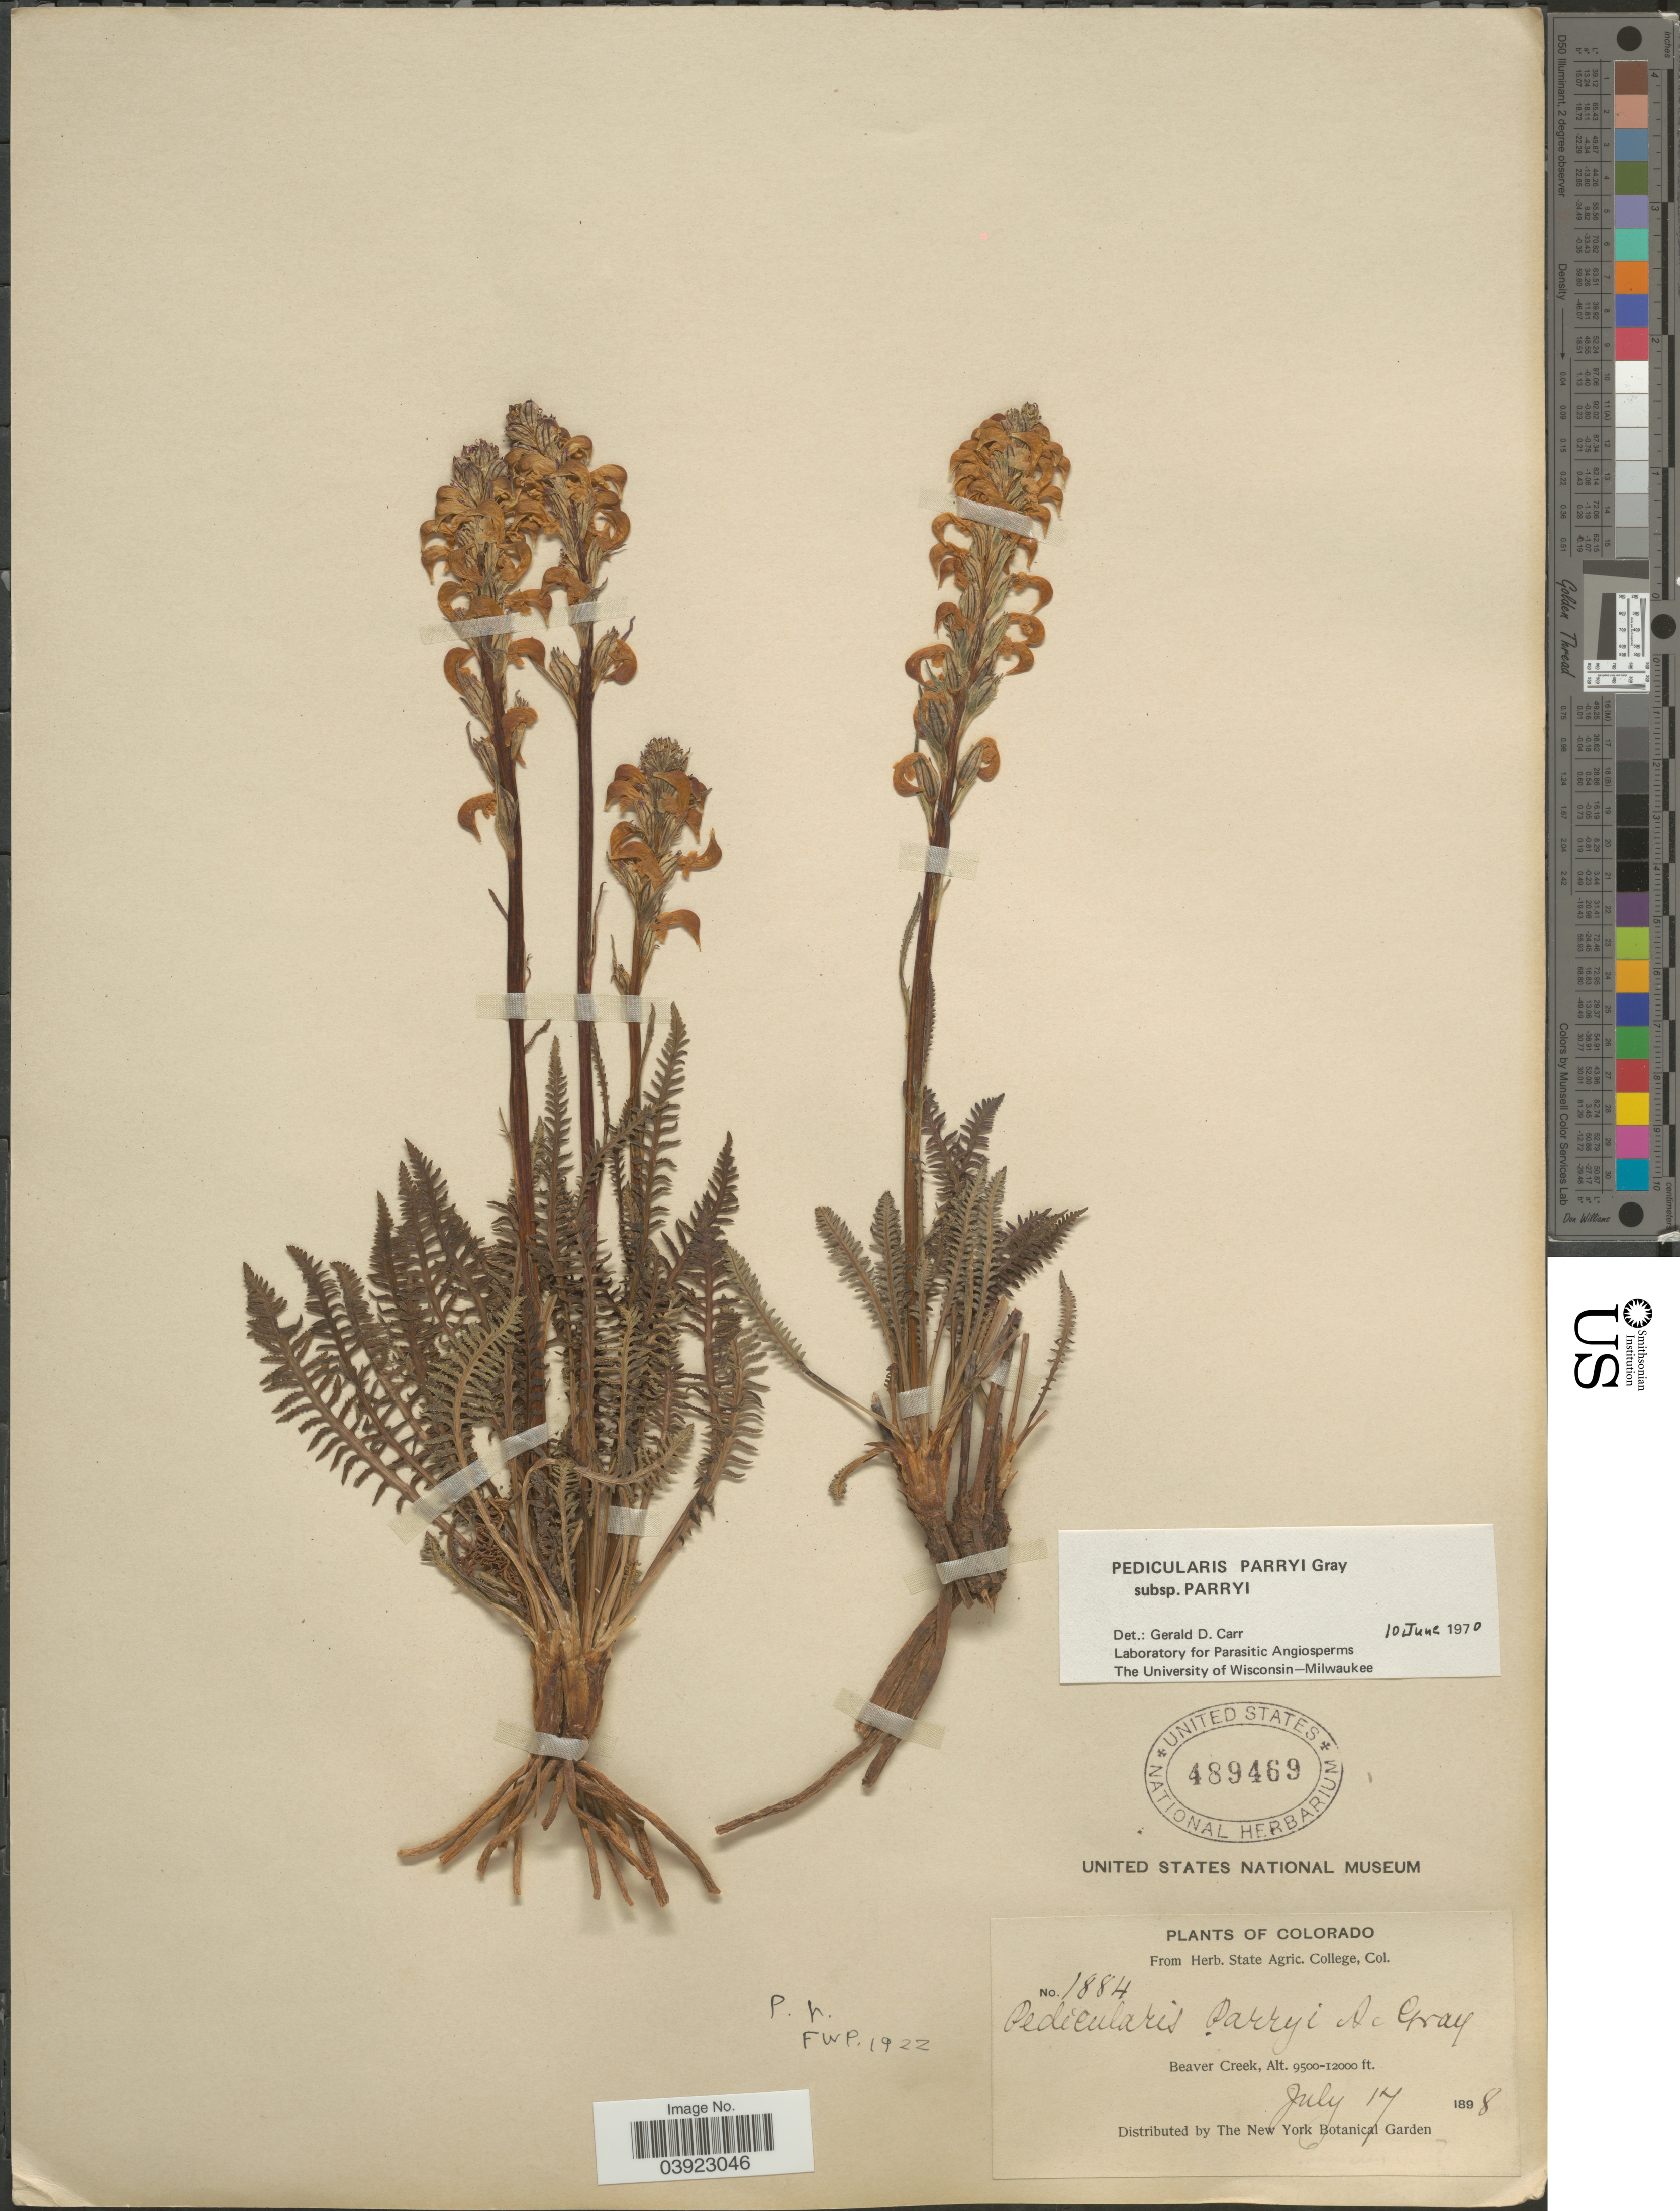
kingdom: Plantae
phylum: Tracheophyta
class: Magnoliopsida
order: Lamiales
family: Orobanchaceae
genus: Pedicularis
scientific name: Pedicularis parryi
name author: A. Gray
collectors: ex herb. State Agric. College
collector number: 1884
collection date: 1898-07-14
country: United States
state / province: Colorado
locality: Beaver Creek.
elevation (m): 2896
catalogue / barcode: US 489469